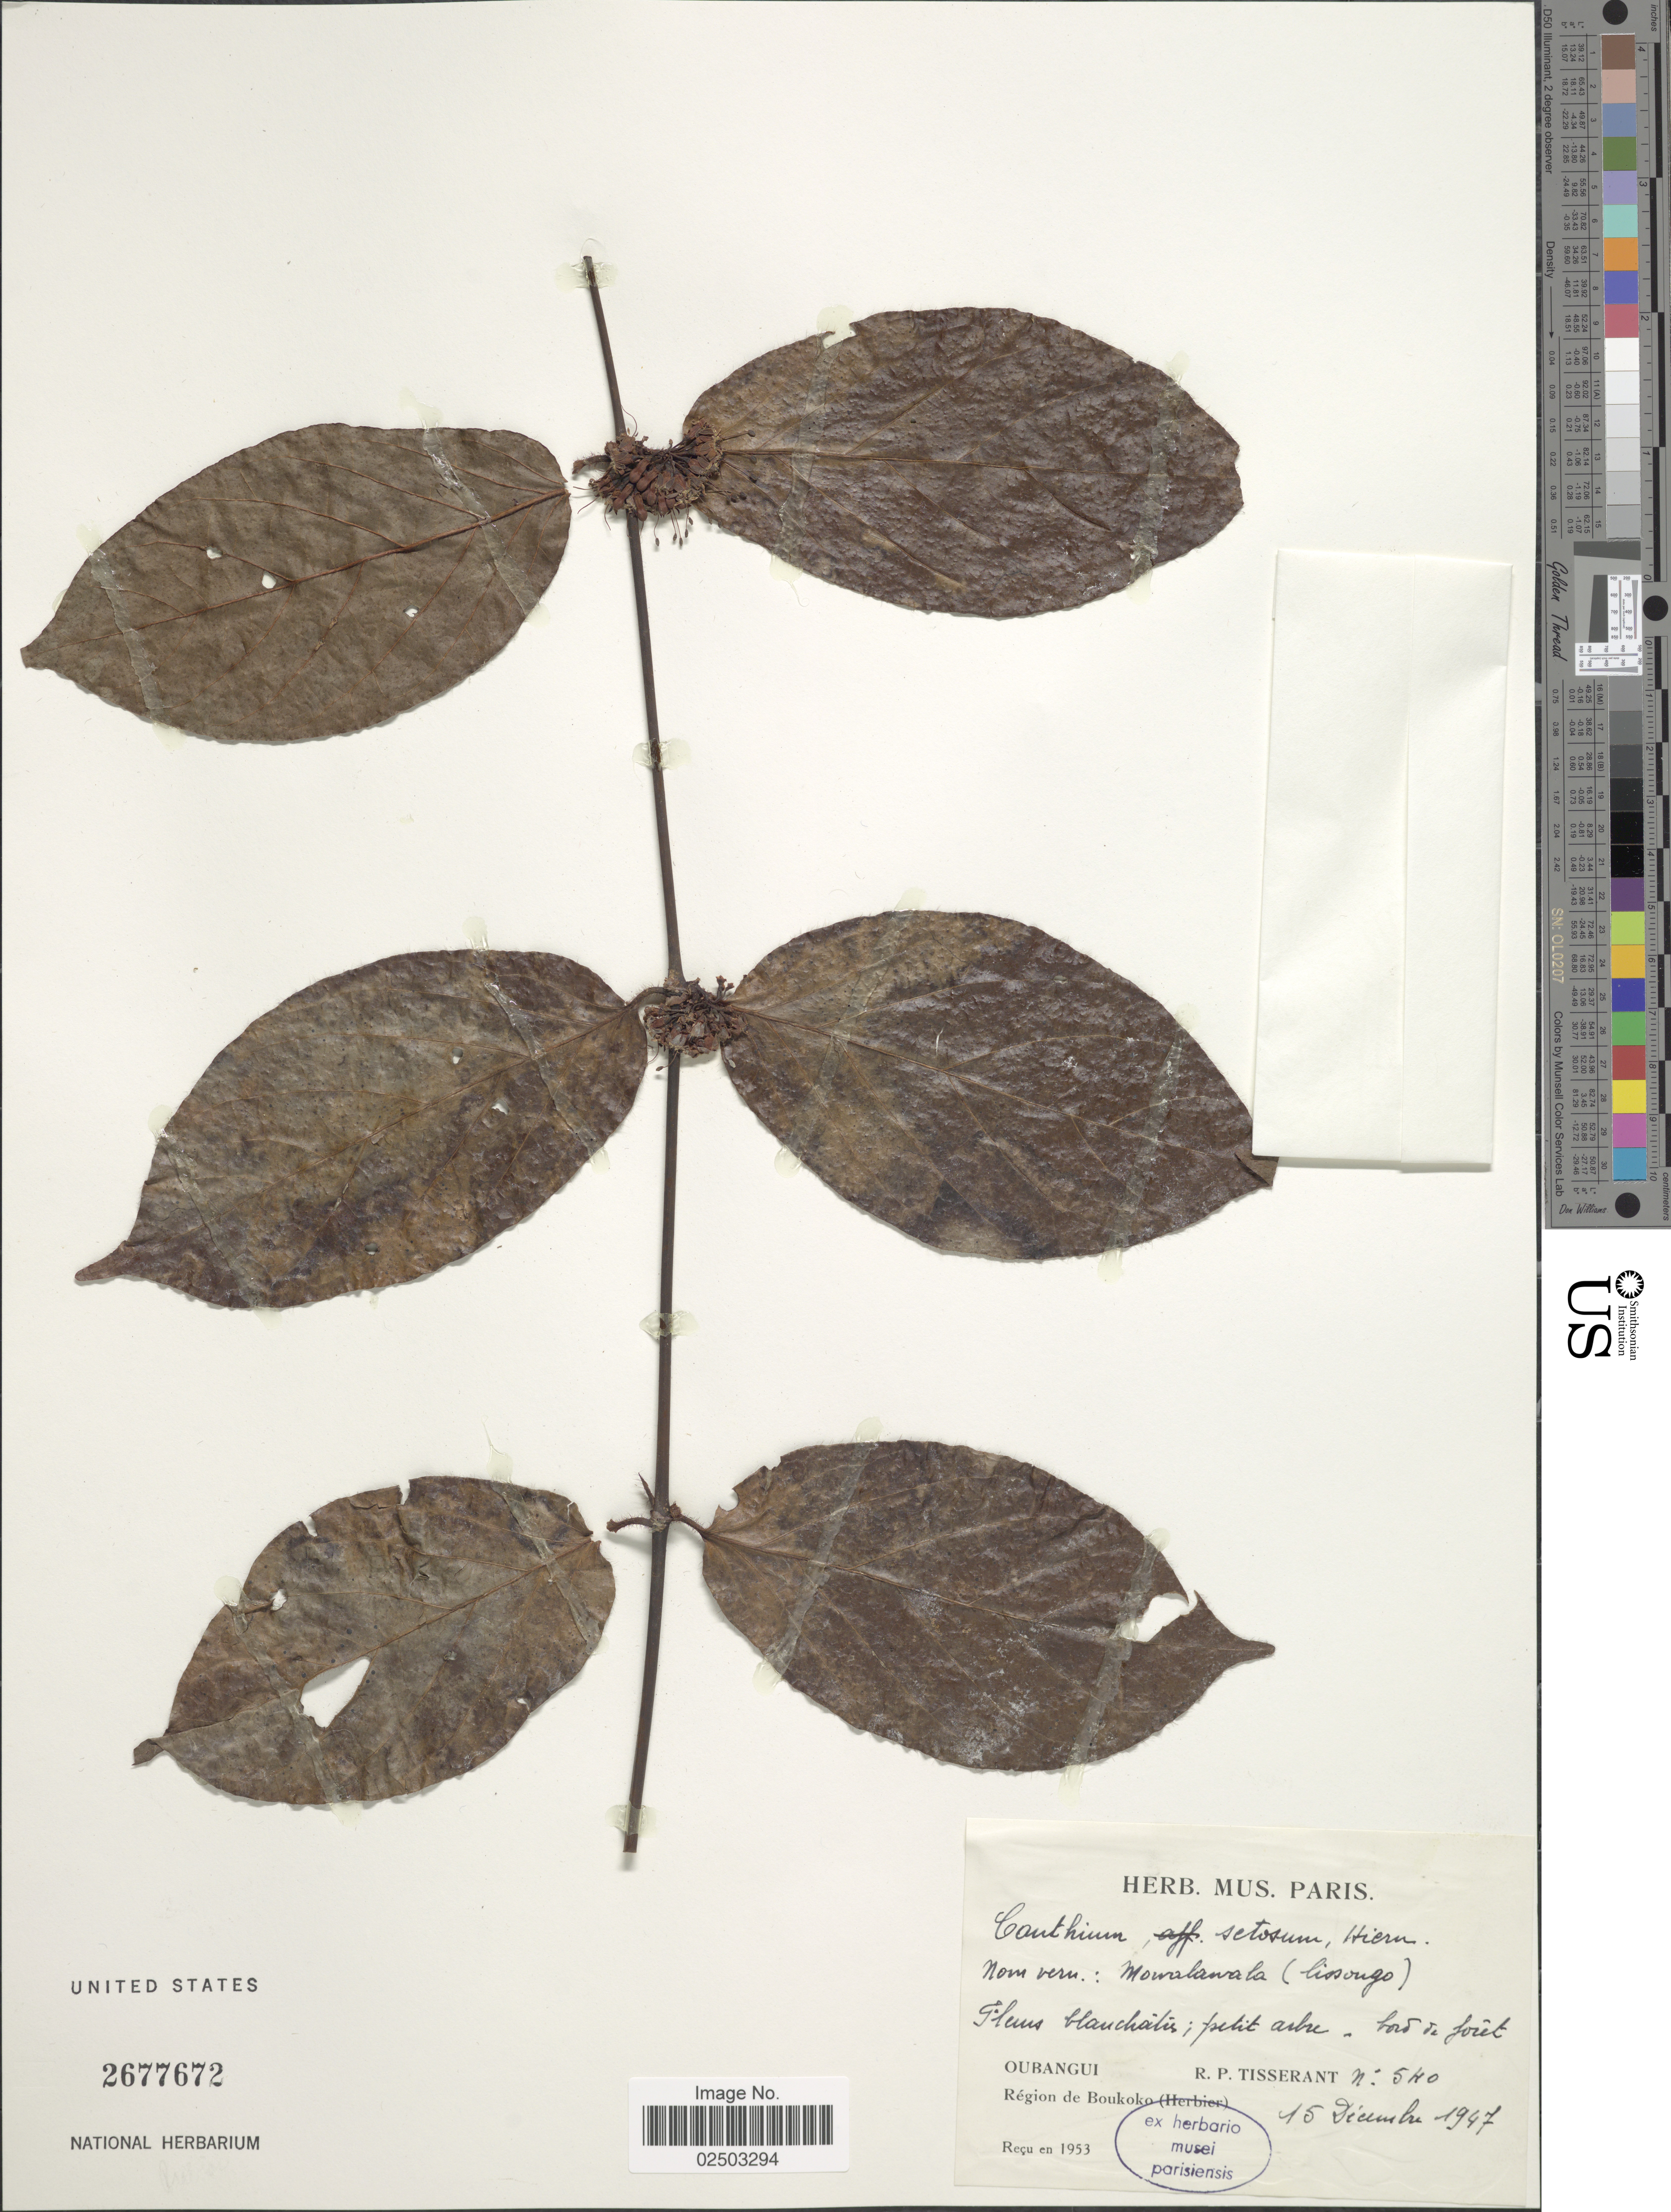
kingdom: Plantae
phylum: Tracheophyta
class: Magnoliopsida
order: Gentianales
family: Rubiaceae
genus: Canthium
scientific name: Canthium setosum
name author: Hiern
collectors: C. Tisserant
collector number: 540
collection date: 1947-12-15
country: Central African Republic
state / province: Lobaye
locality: Oubangui, Region de Boukoko (Herbier)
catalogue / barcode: US 2677672